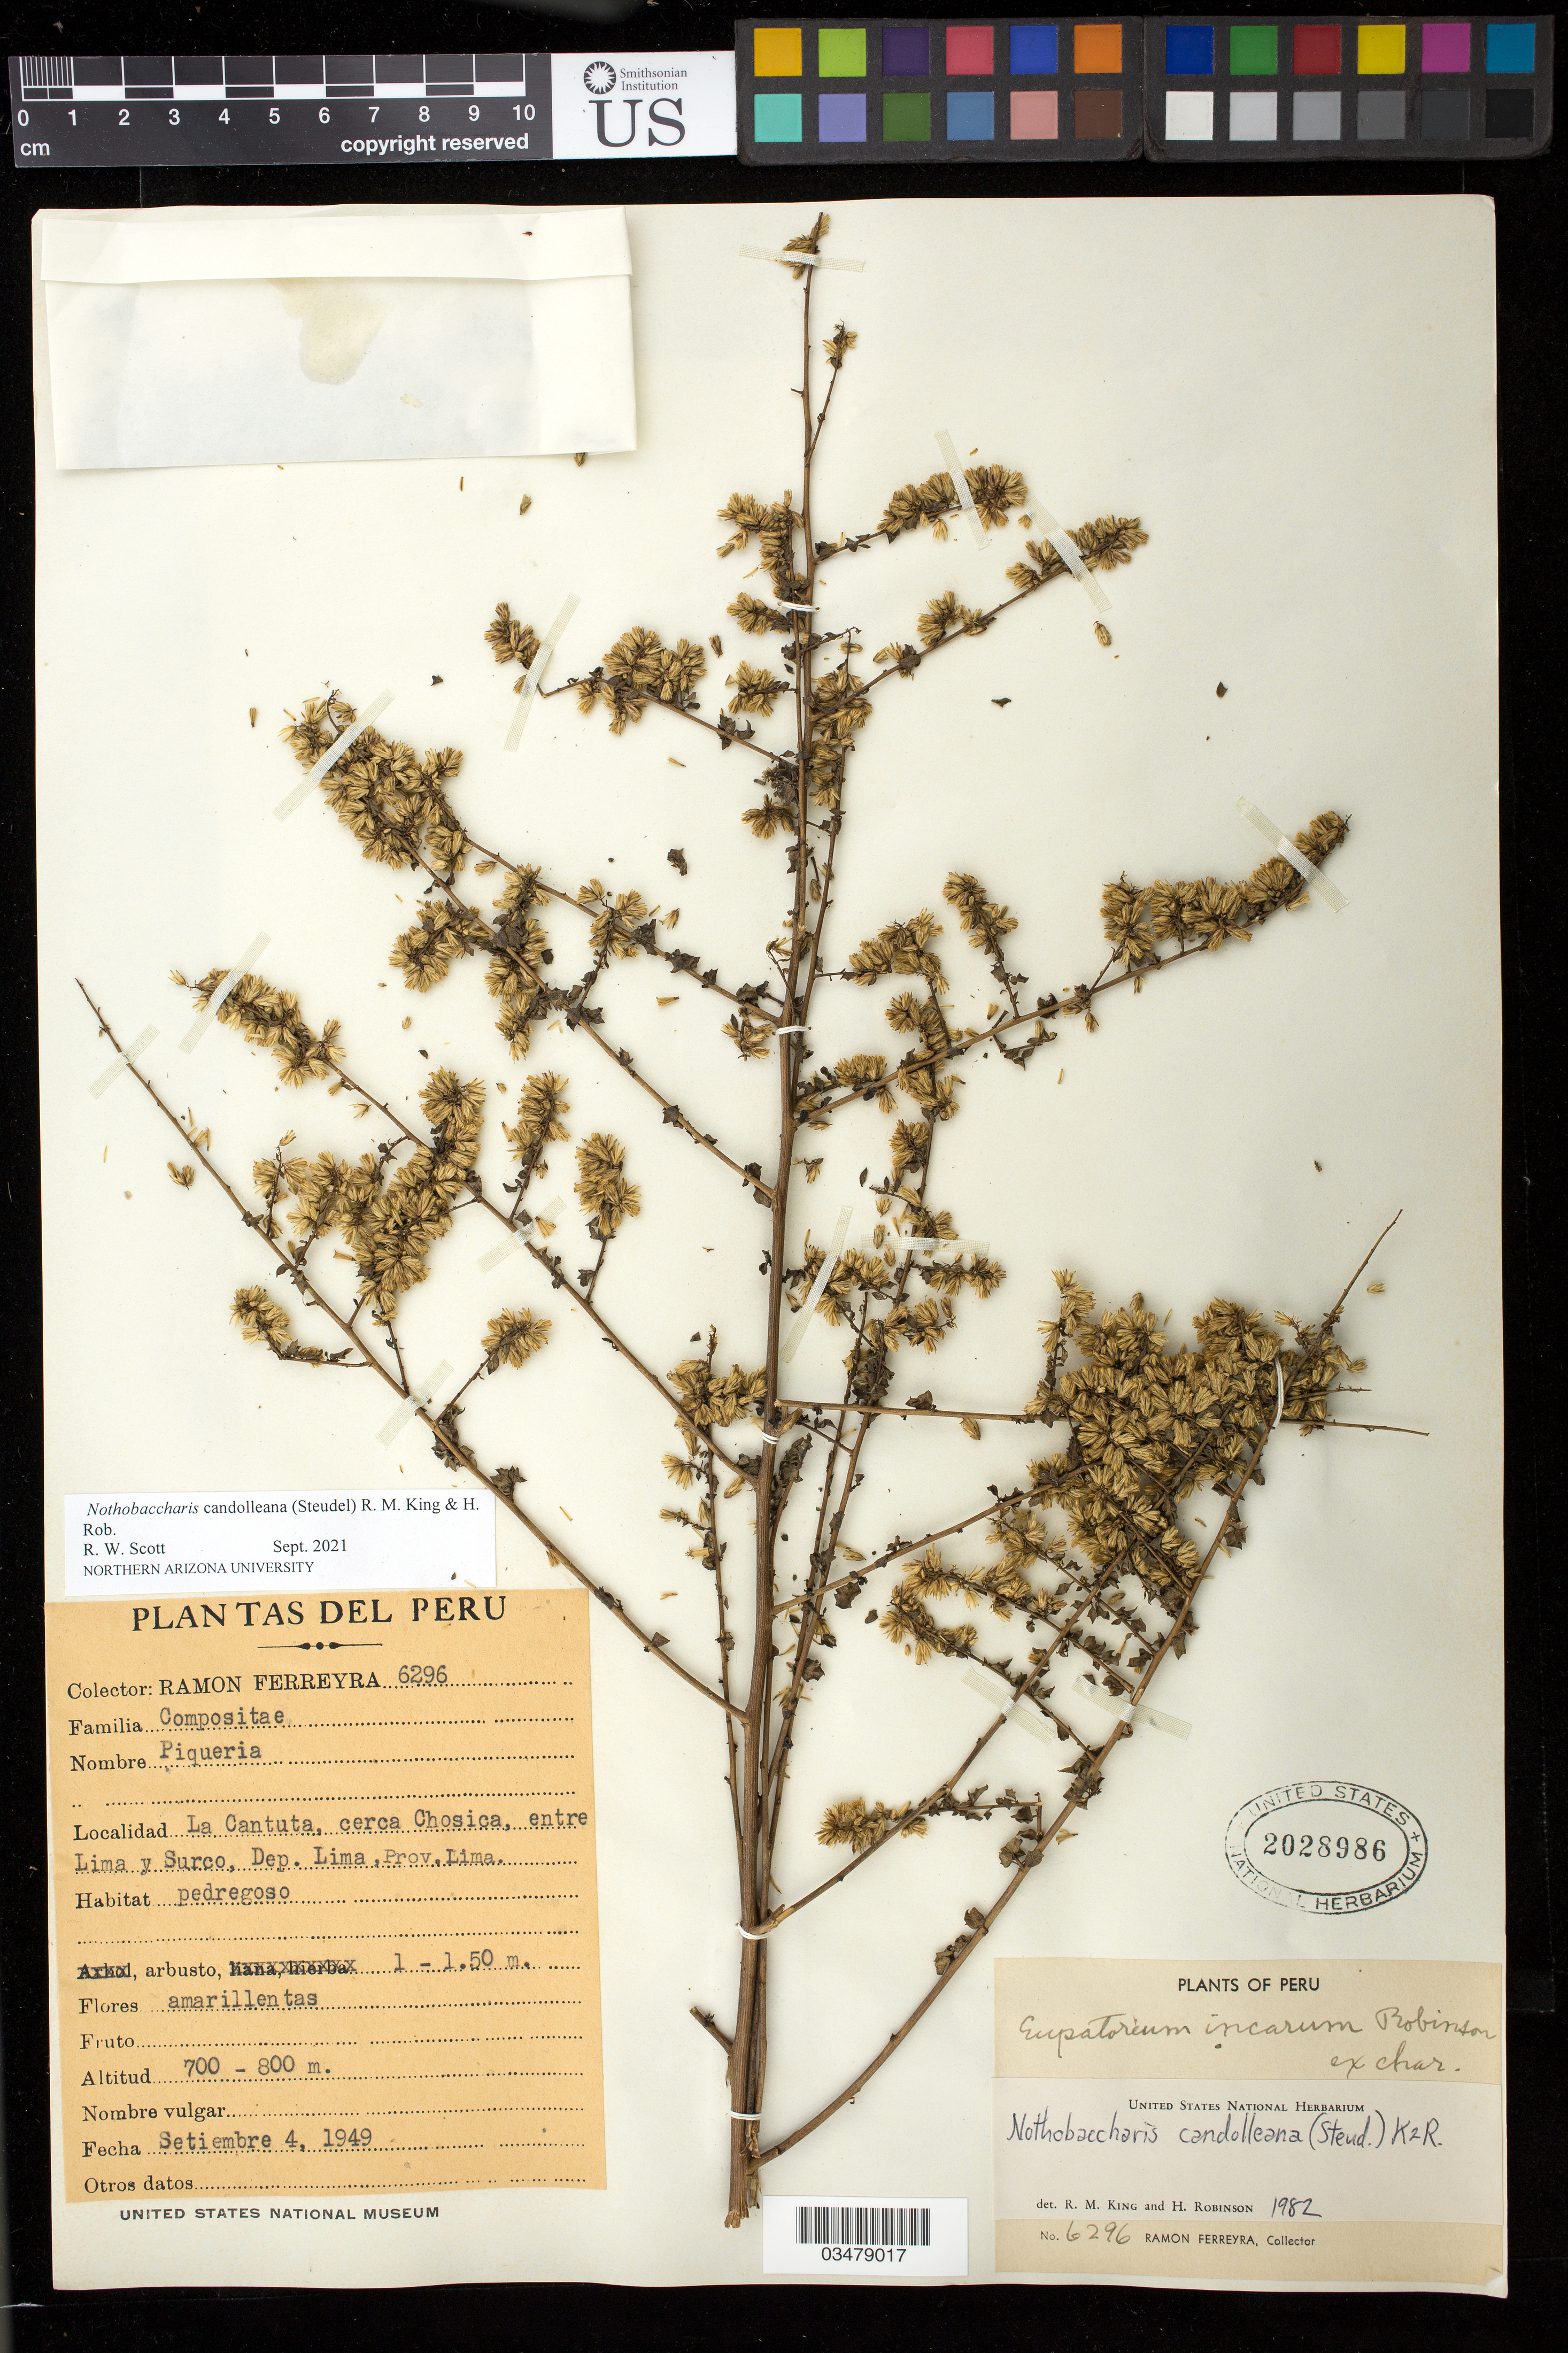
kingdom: Plantae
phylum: Tracheophyta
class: Magnoliopsida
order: Asterales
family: Asteraceae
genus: Nothobaccharis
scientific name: Nothobaccharis candolleana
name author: (Steud.) R.M. King & H. Rob.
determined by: Scott, R. W.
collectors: R. A. Ferreyra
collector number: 6296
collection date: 1949-09-04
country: Peru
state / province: Lima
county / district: Lima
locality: La Cantuta, cerca Chosica, entre Lima y Surce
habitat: Pedregoso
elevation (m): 700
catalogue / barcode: US 2028986